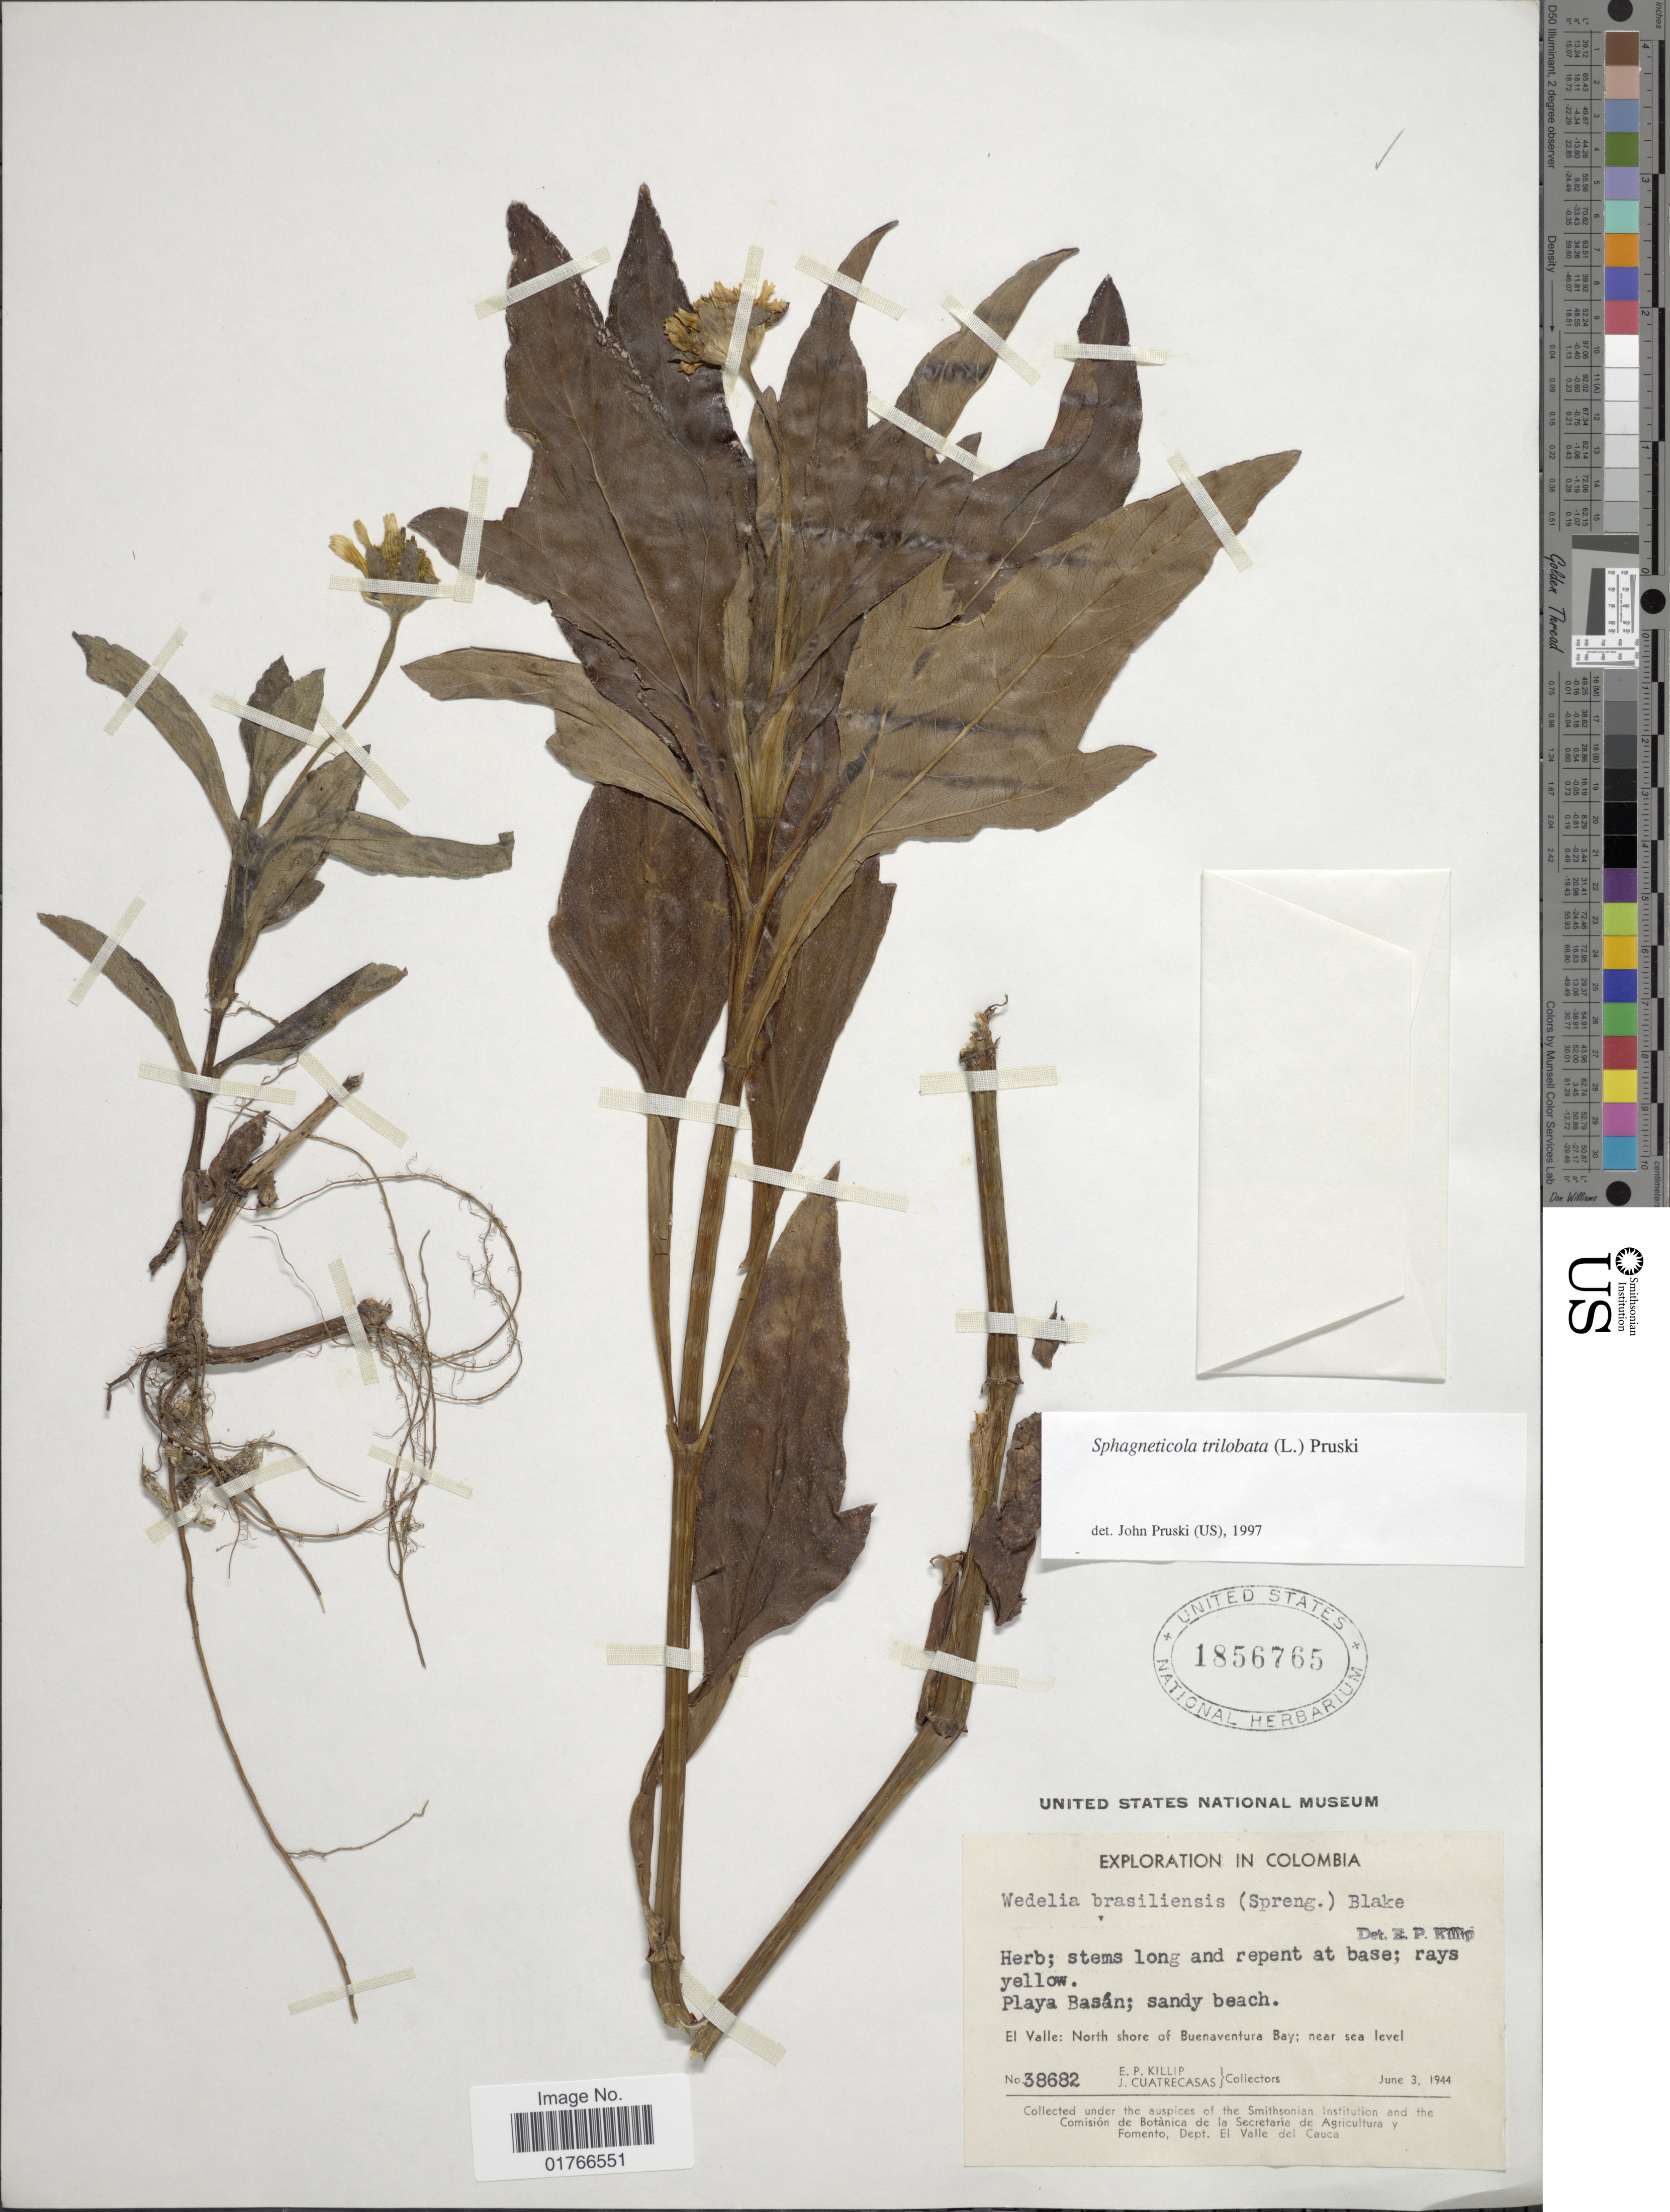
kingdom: Plantae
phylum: Tracheophyta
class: Magnoliopsida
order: Asterales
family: Asteraceae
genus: Sphagneticola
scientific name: Sphagneticola trilobata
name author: (L.) Pruski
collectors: E. P. Killip & J. Cuatrecasas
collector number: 38682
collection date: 1944-06-03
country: Colombia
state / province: Valle del Cauca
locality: Playa Basan, El Valle, north shore of Buenaventura Bay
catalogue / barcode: US 1856765